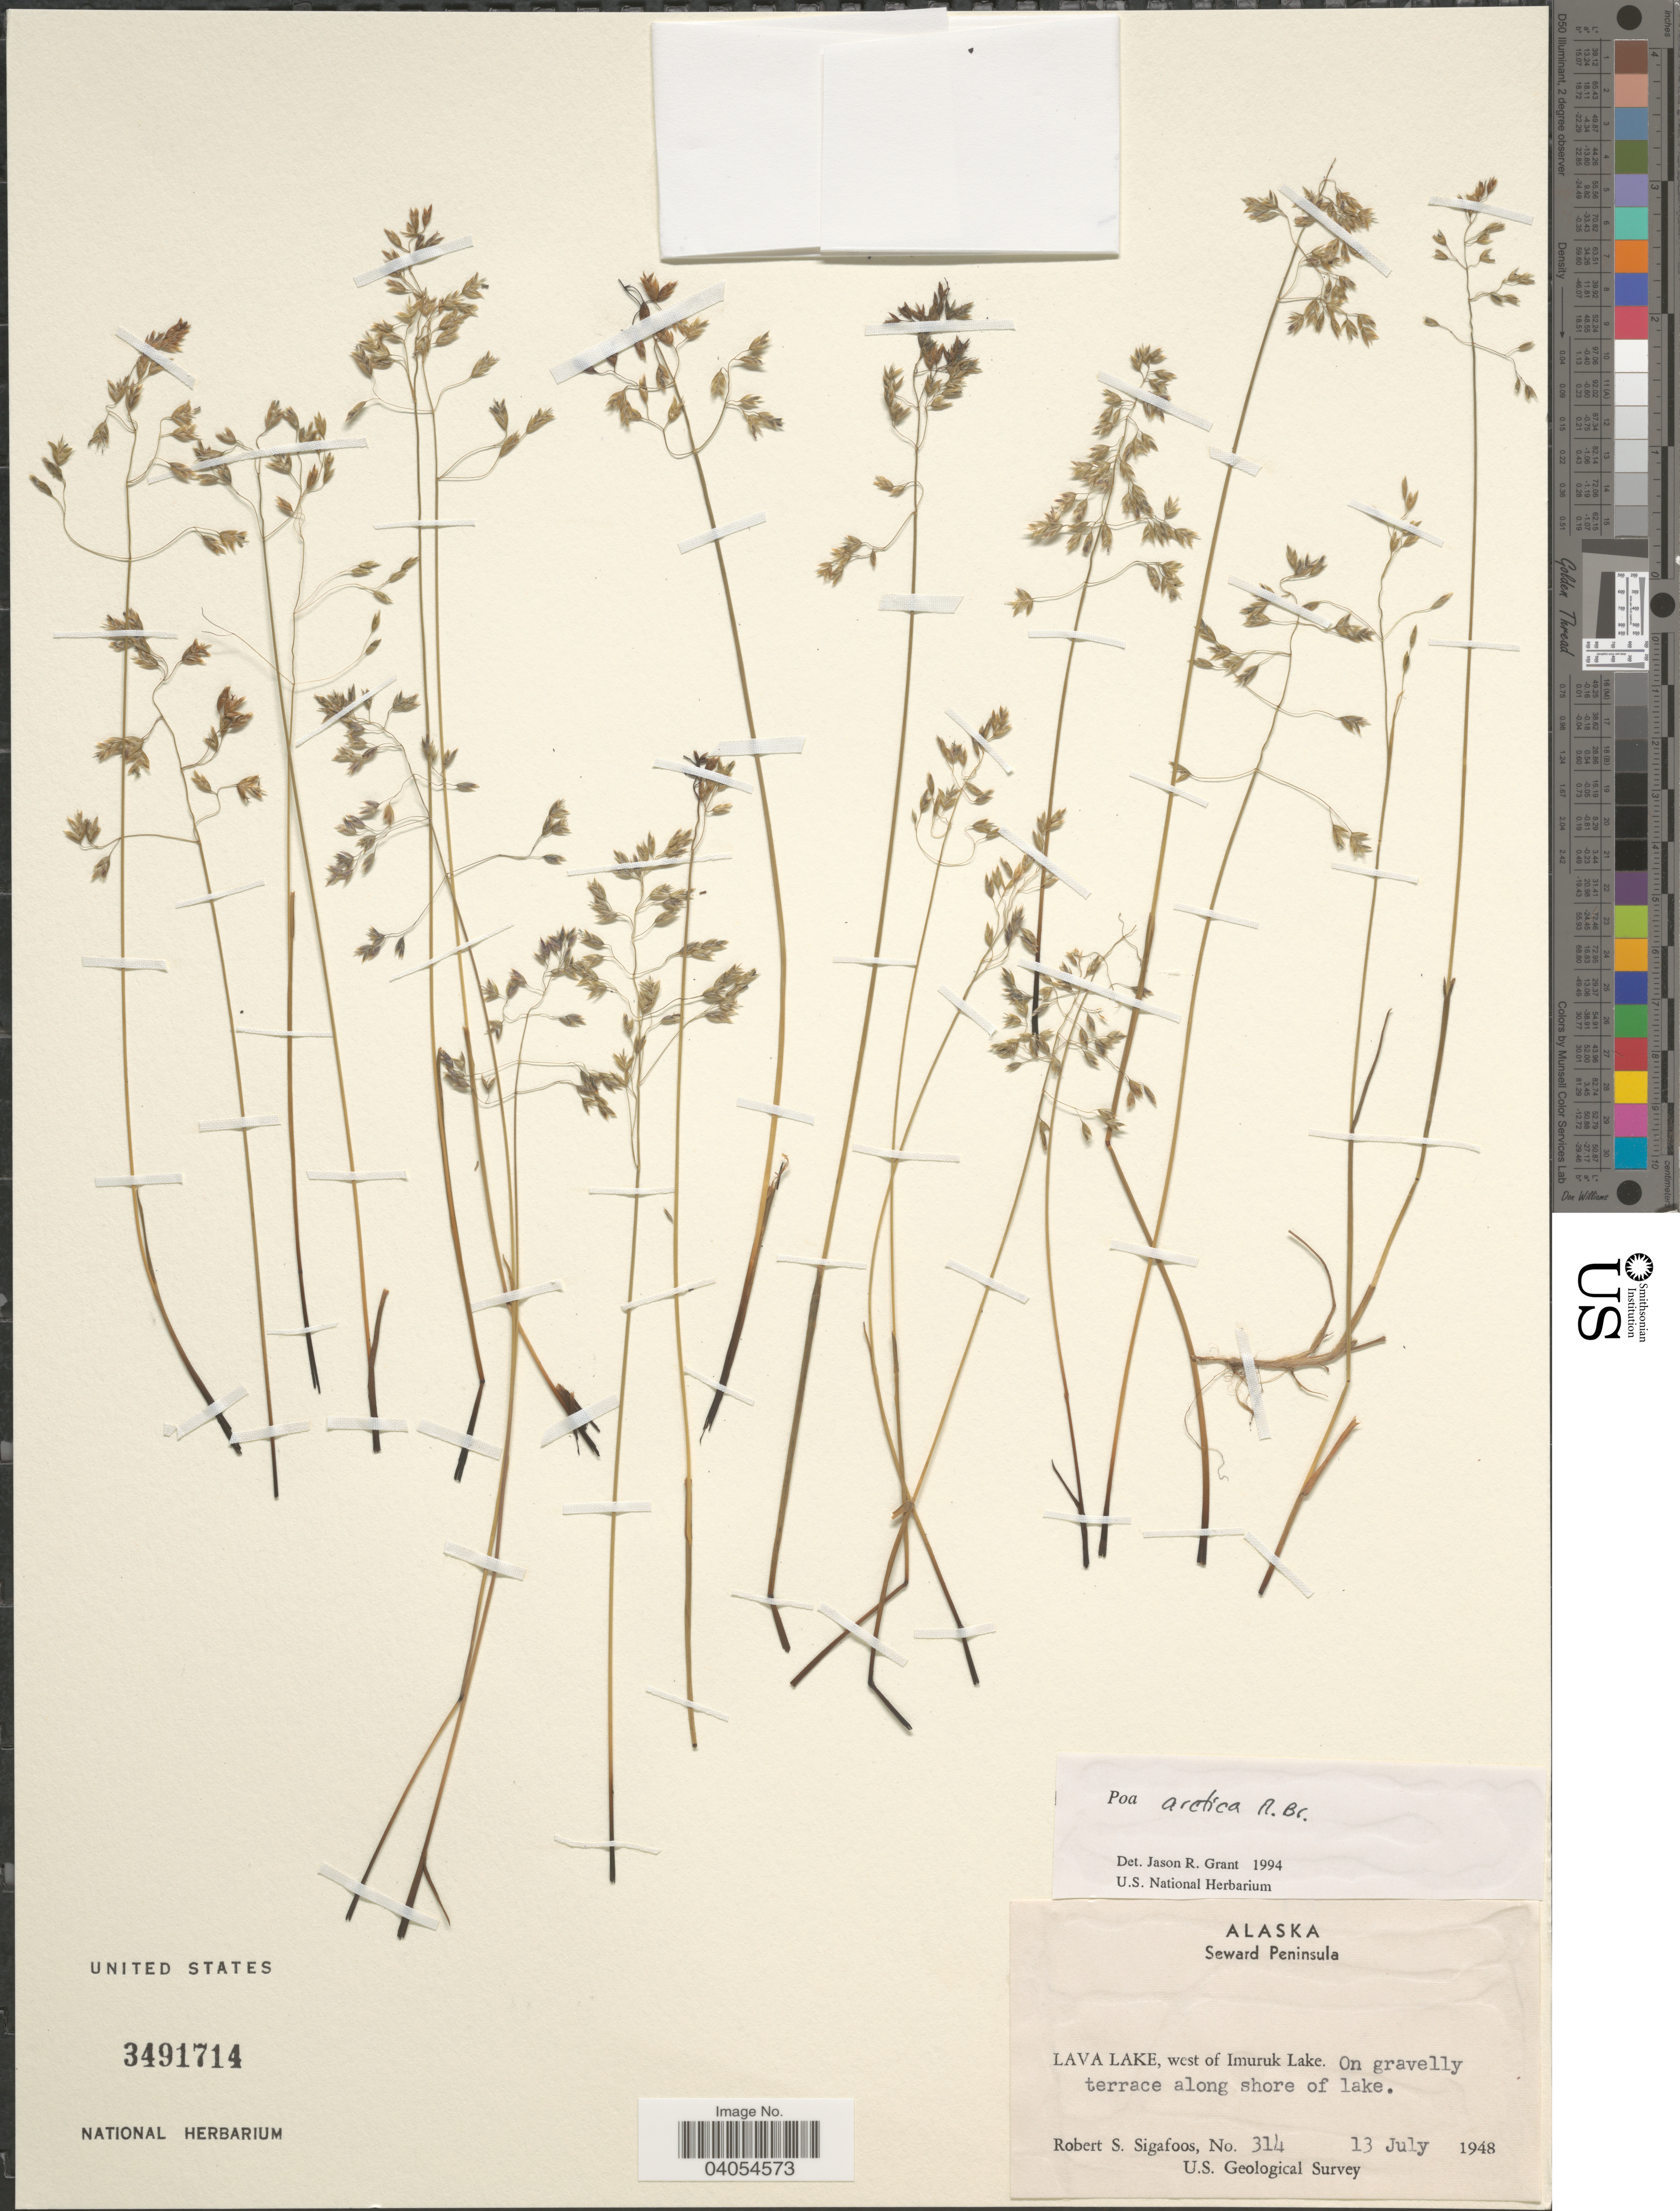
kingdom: Plantae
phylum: Tracheophyta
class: Liliopsida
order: Poales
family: Poaceae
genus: Poa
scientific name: Poa arctica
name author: R. Br.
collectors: R. Sigafoos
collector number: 314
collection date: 1948-07-13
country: United States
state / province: Alaska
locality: Seward Peninsula. Lava Lake, west of Imuruk Lake. On gravelly terrace along shore of lake.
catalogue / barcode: US 3491714